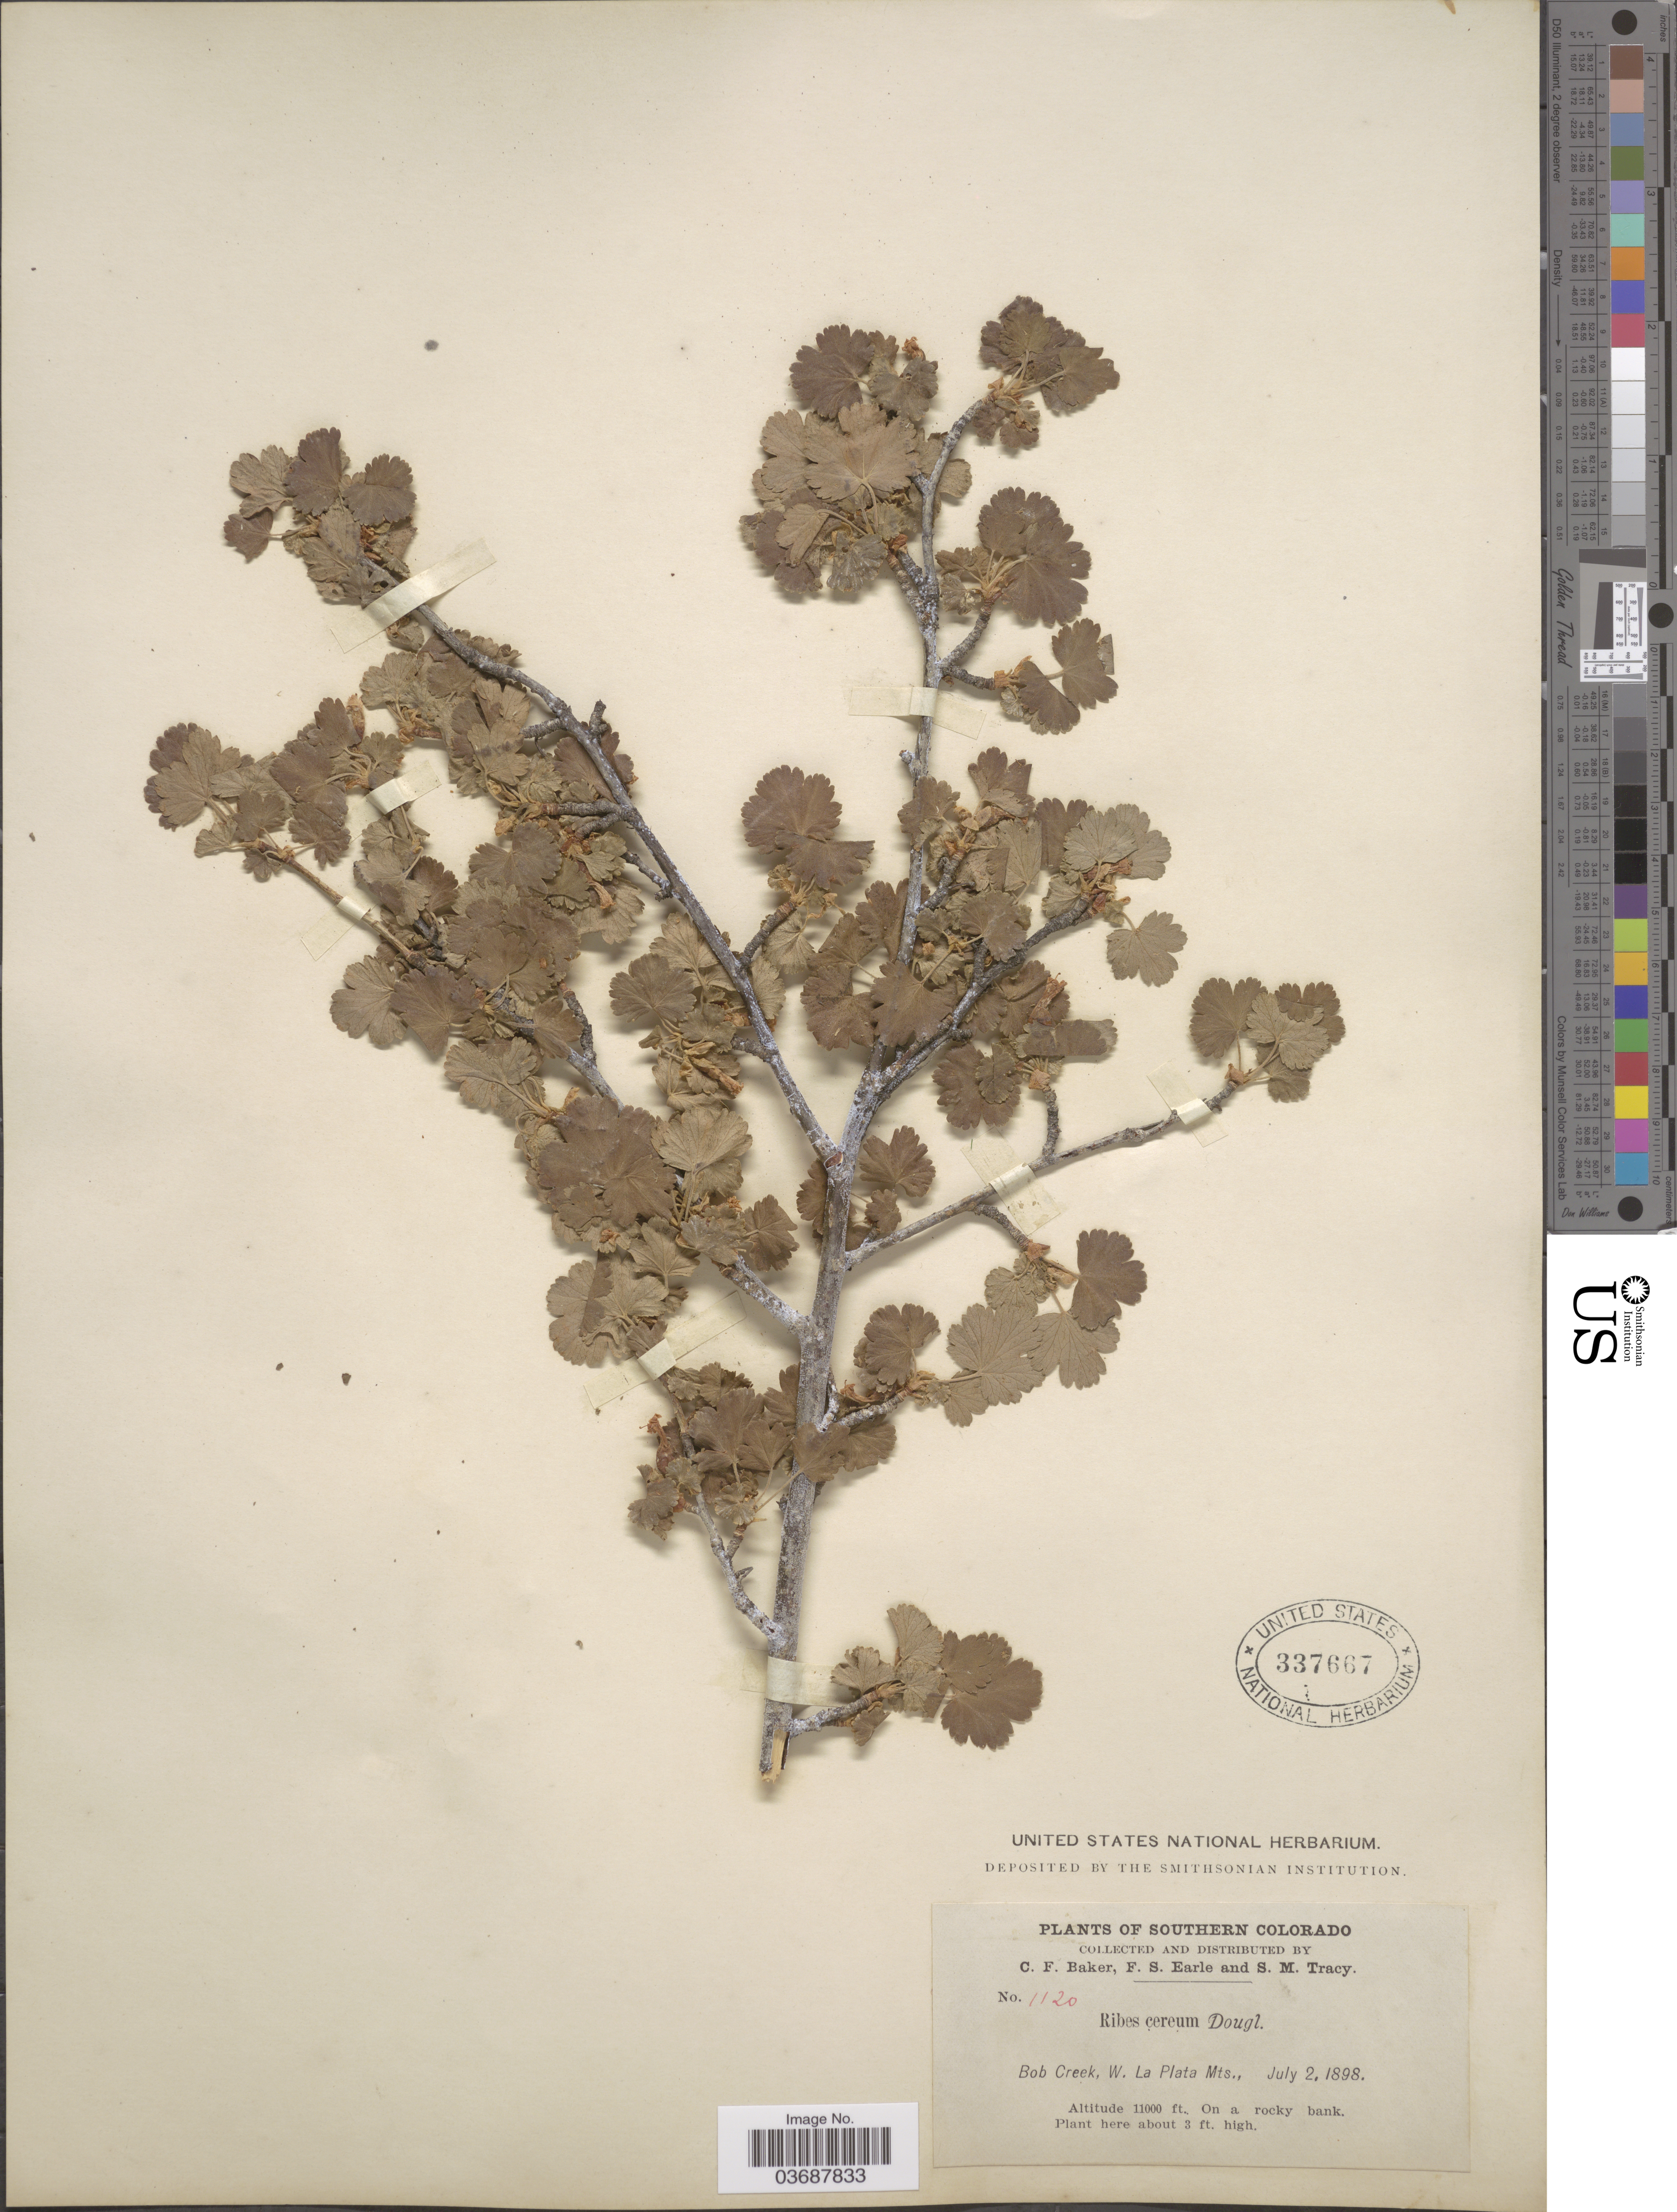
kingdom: Plantae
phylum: Tracheophyta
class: Magnoliopsida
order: Saxifragales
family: Grossulariaceae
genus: Ribes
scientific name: Ribes inebrians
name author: Lindl.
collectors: C. F. Baker, F. S. Earle & S. M. Tracy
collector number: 1120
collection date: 1898-07-02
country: United States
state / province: Colorado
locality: Southern Colorado. Bob Creek, W. La Plata Mts.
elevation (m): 3353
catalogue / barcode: US 337667